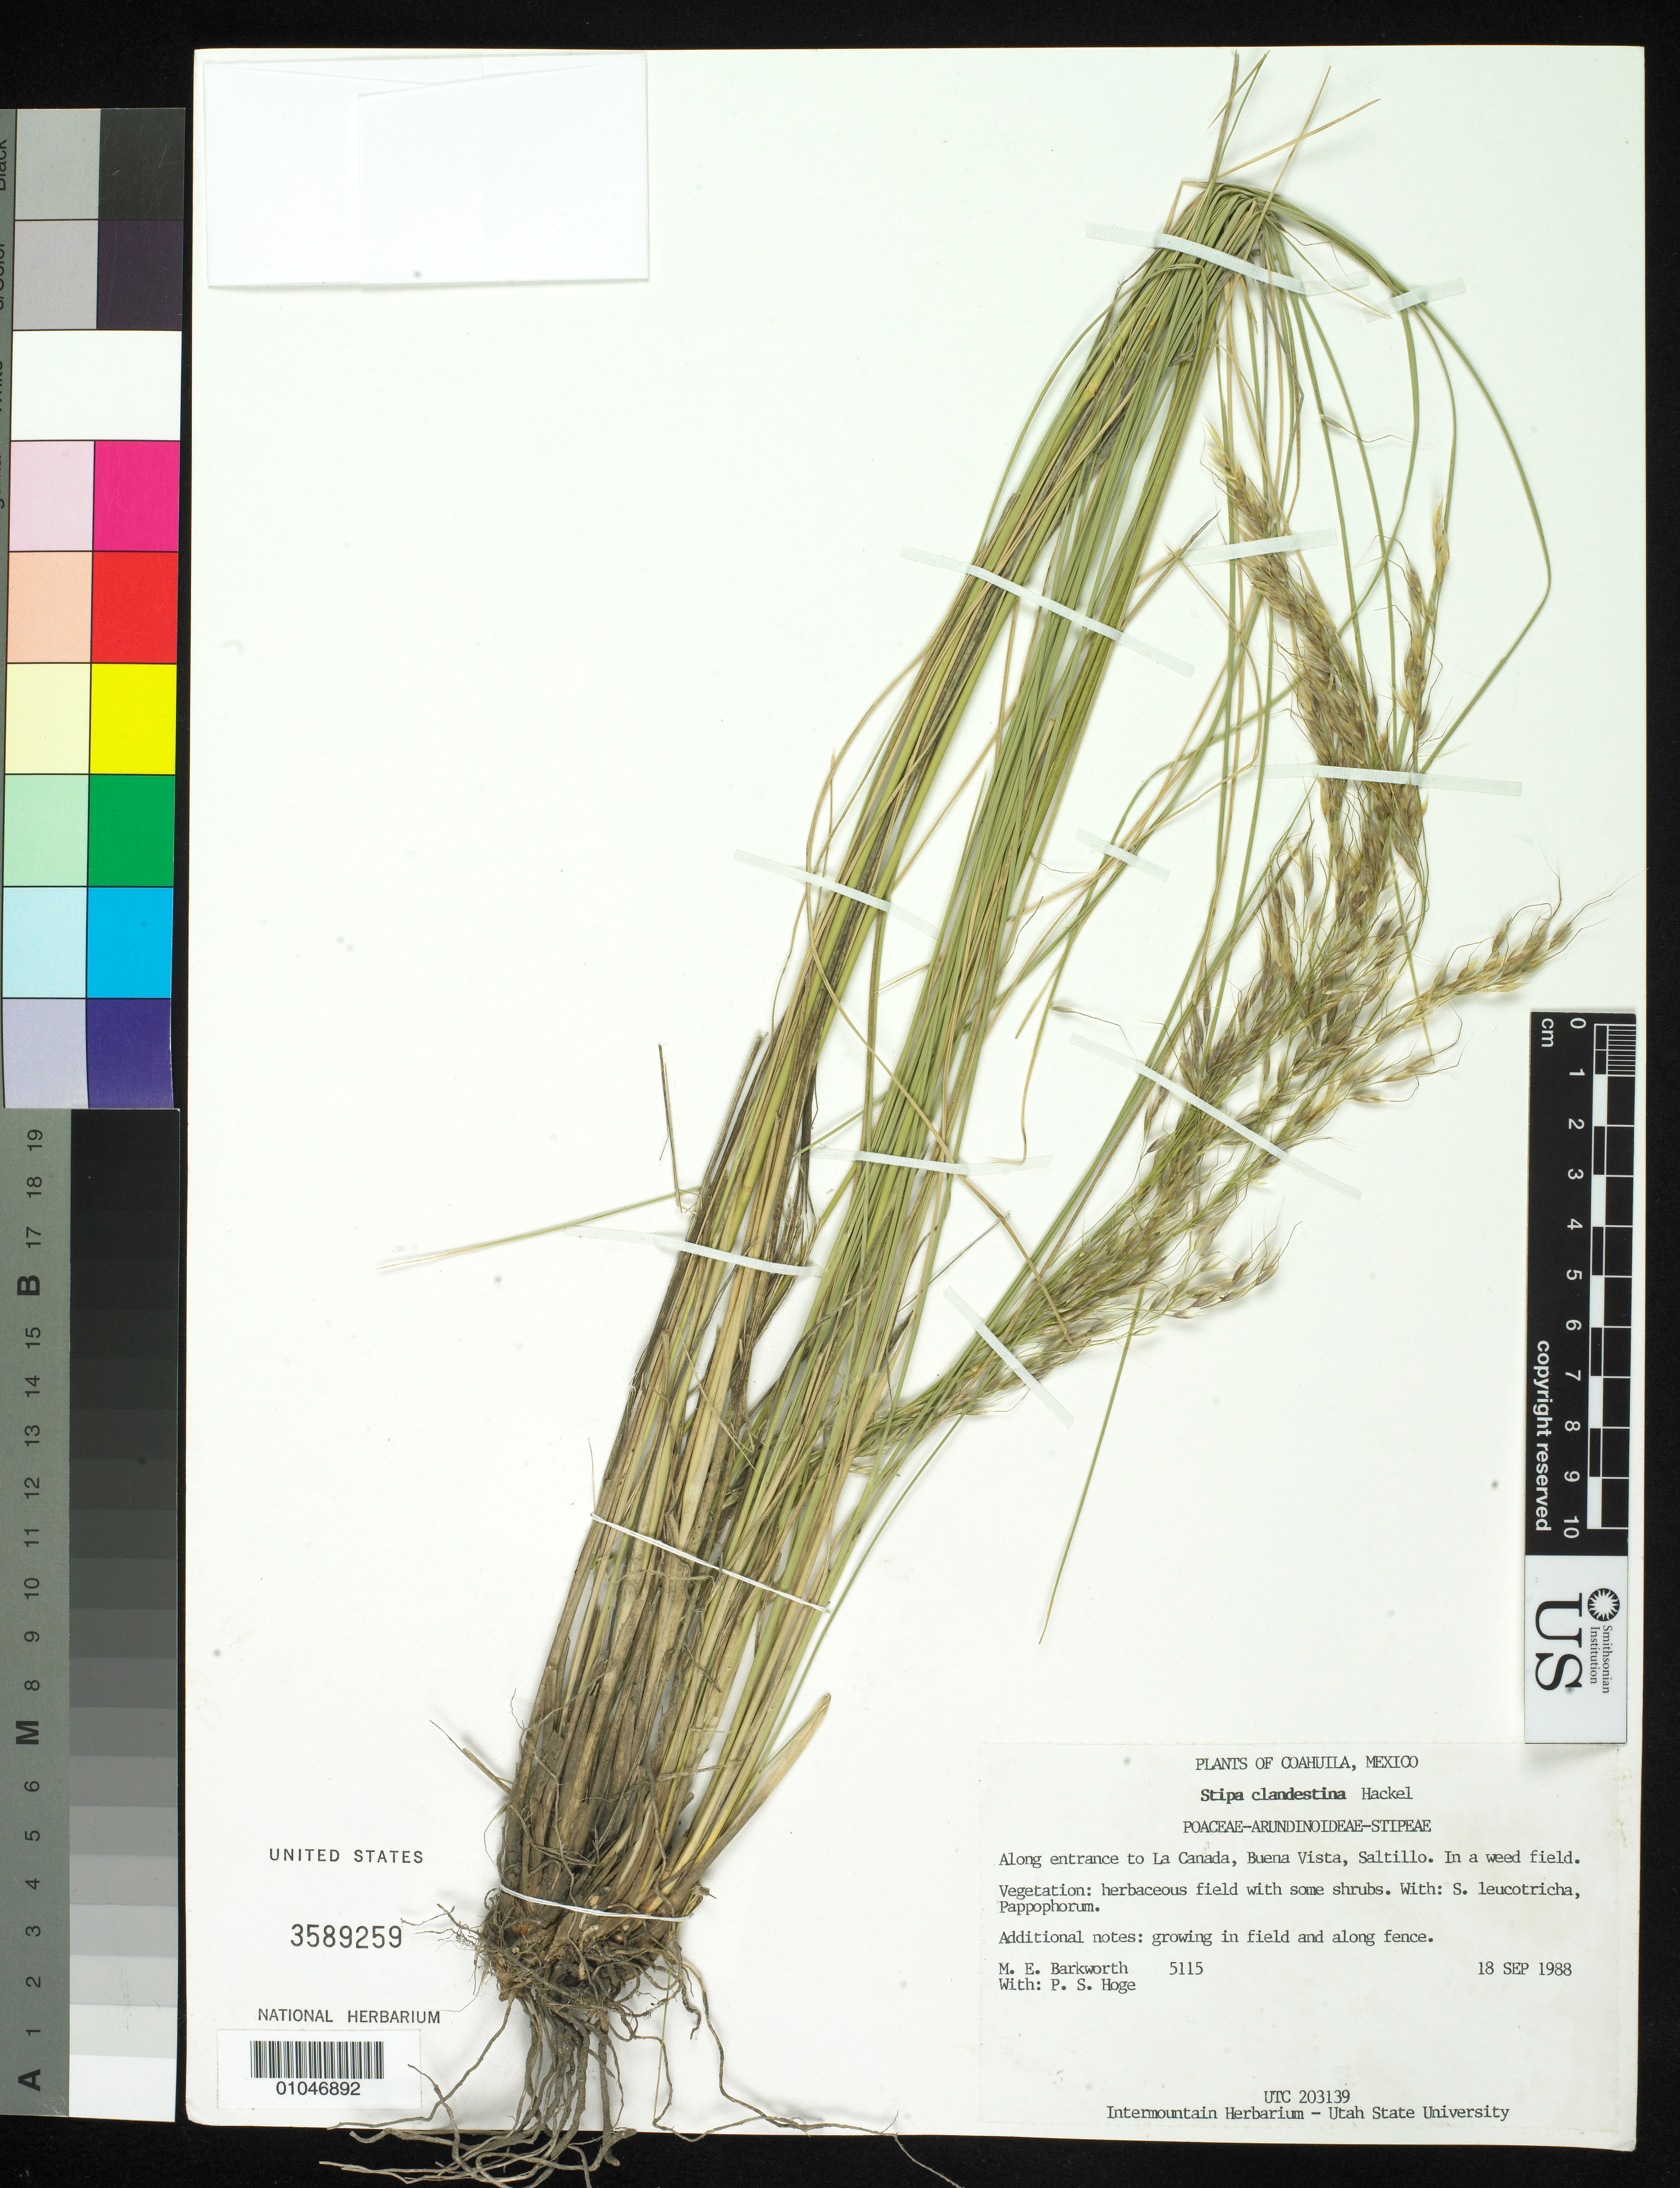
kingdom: Plantae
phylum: Tracheophyta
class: Liliopsida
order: Poales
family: Poaceae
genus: Amelichloa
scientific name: Amelichloa clandestina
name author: (Hack.) Arriaga & Barkworth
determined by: Poaceae Reorganization Project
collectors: M. E. Barkworth & P. S. Hoge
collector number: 5115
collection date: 1988-09-18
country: Mexico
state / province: Coahuila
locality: Along entrance to La Canada, Buena Vista, Saltillo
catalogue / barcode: US 3589259